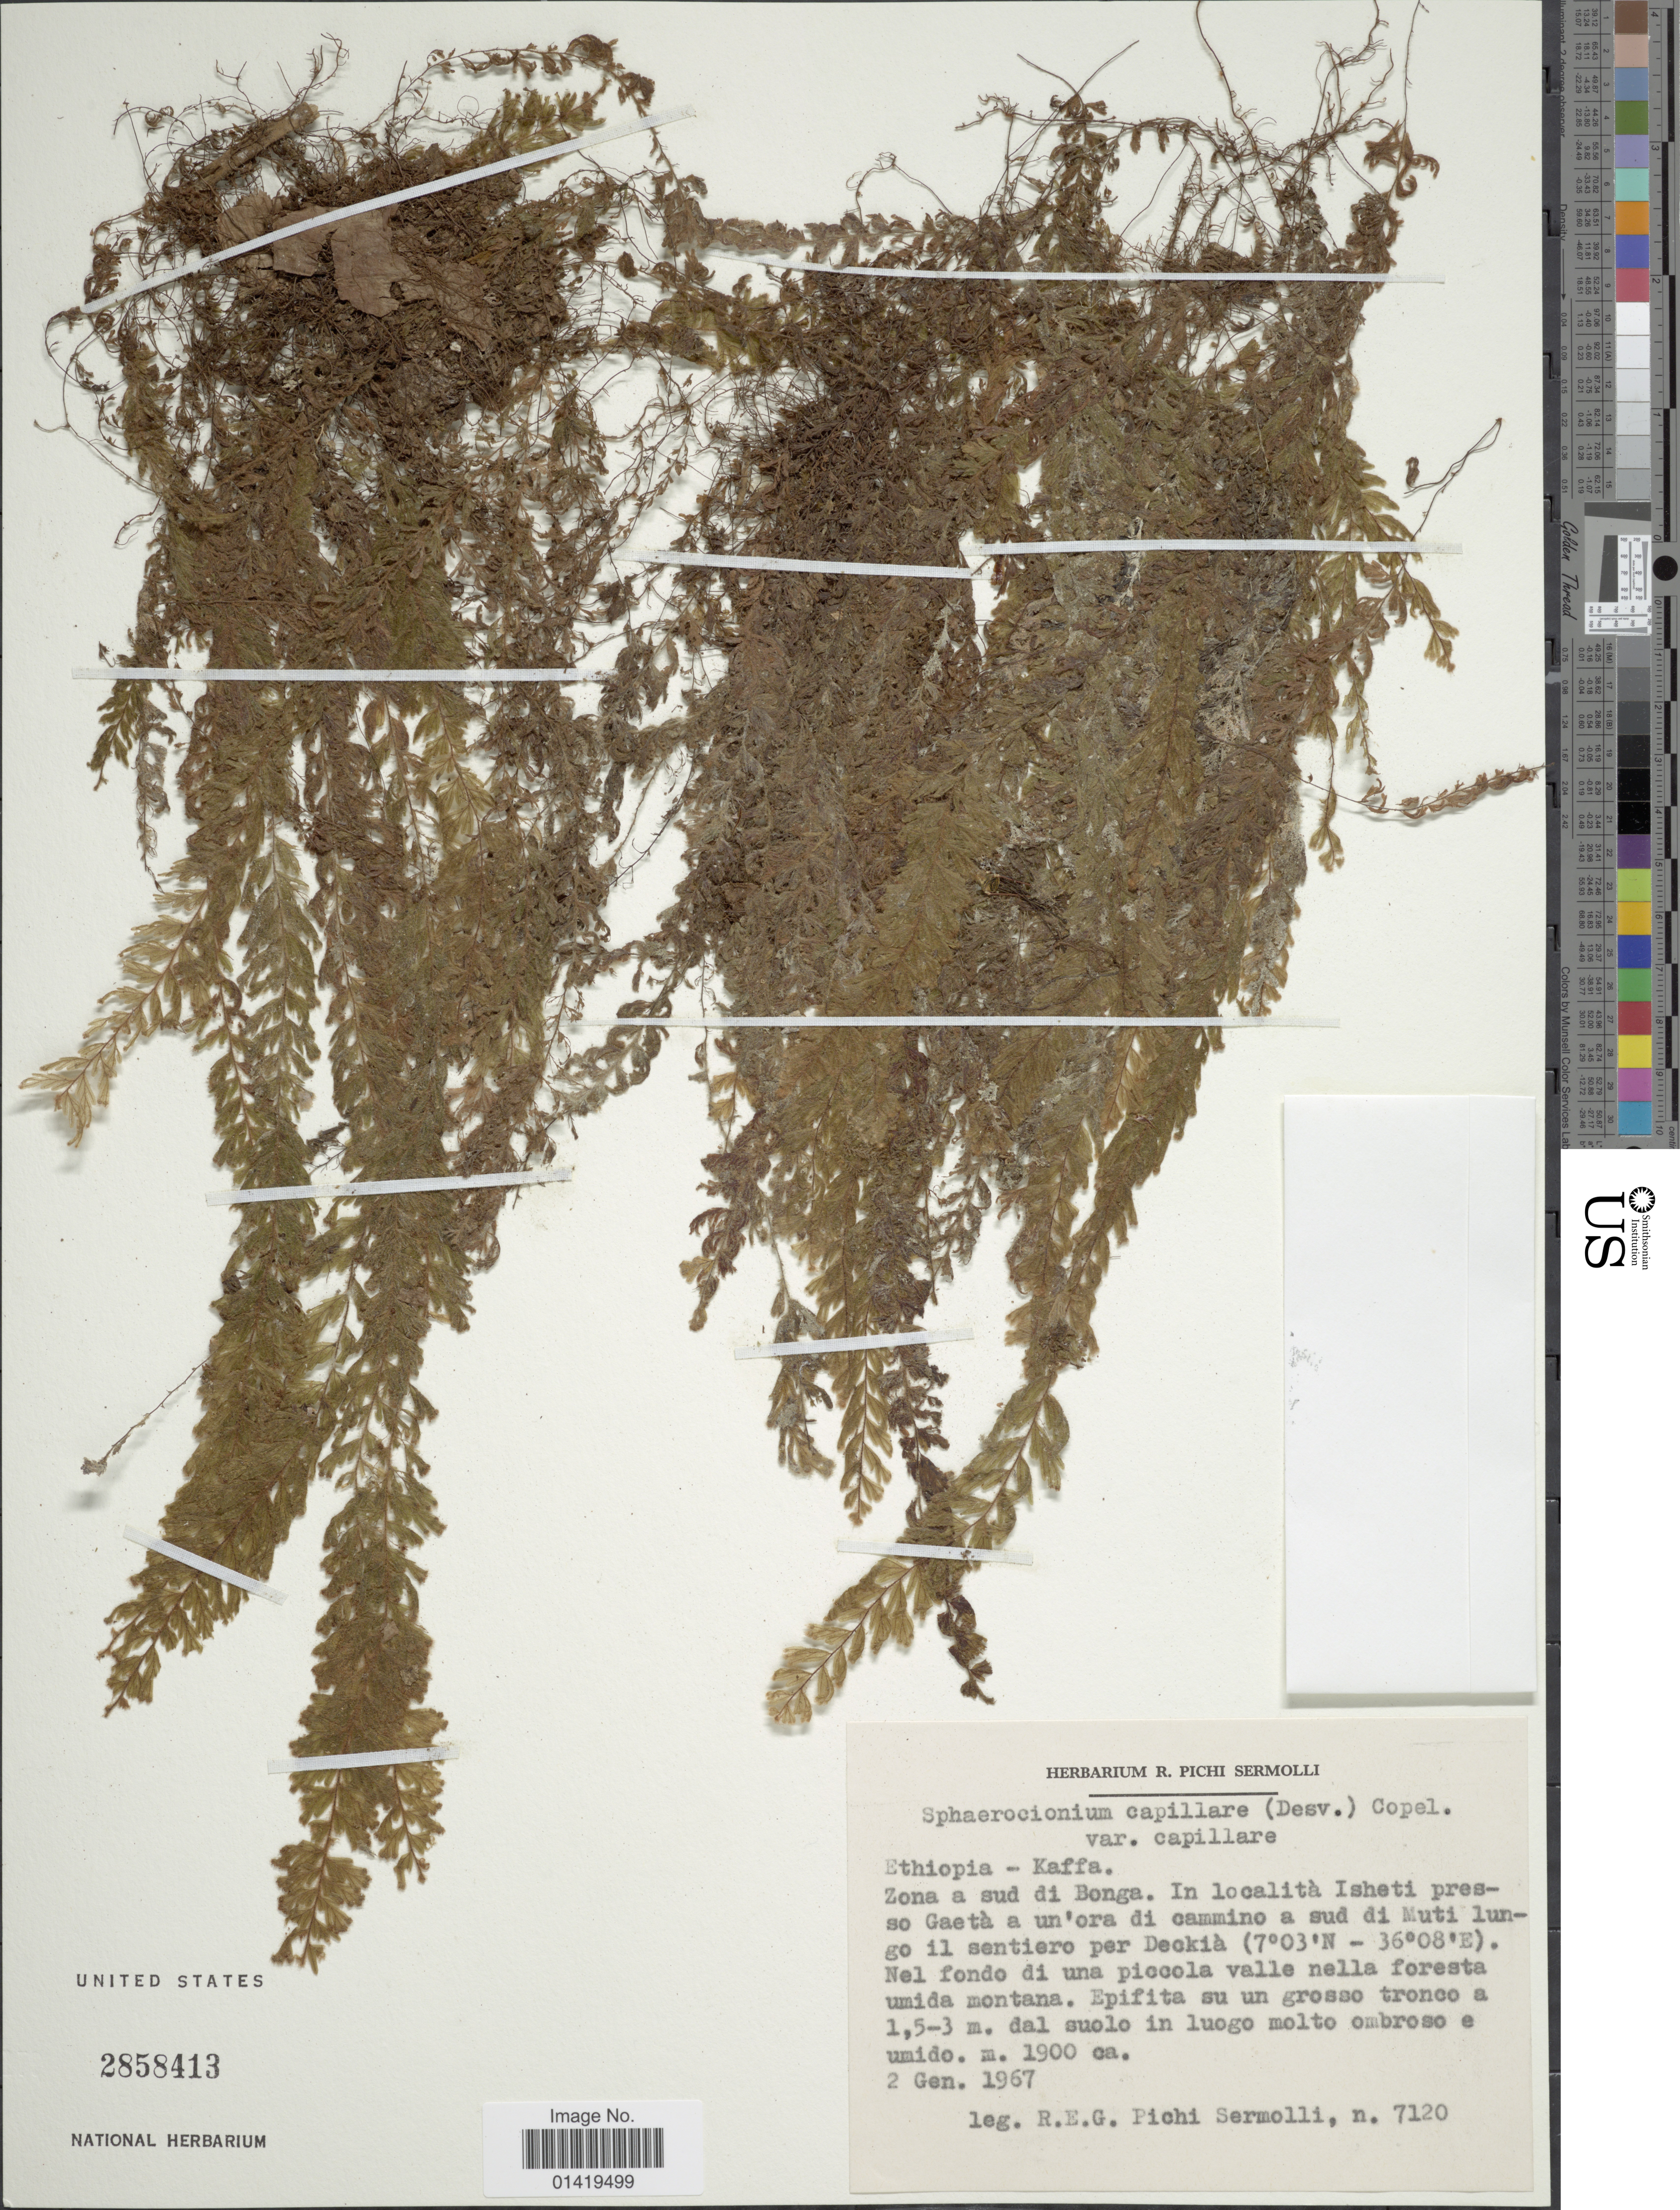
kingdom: Plantae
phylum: Tracheophyta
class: Polypodiopsida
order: Hymenophyllales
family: Hymenophyllaceae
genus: Hymenophyllum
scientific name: Hymenophyllum capillare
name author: Desv.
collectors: R. E. Pichi-Sermolli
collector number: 7120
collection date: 1967-01-02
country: Ethiopia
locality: Kaffa. Zona a sud di Bonga. In localita Isheti presso Gaeta a un'ora di cammino a sud di Muti lungo il sentiero per Deckia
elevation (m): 1900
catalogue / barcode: US 2858413